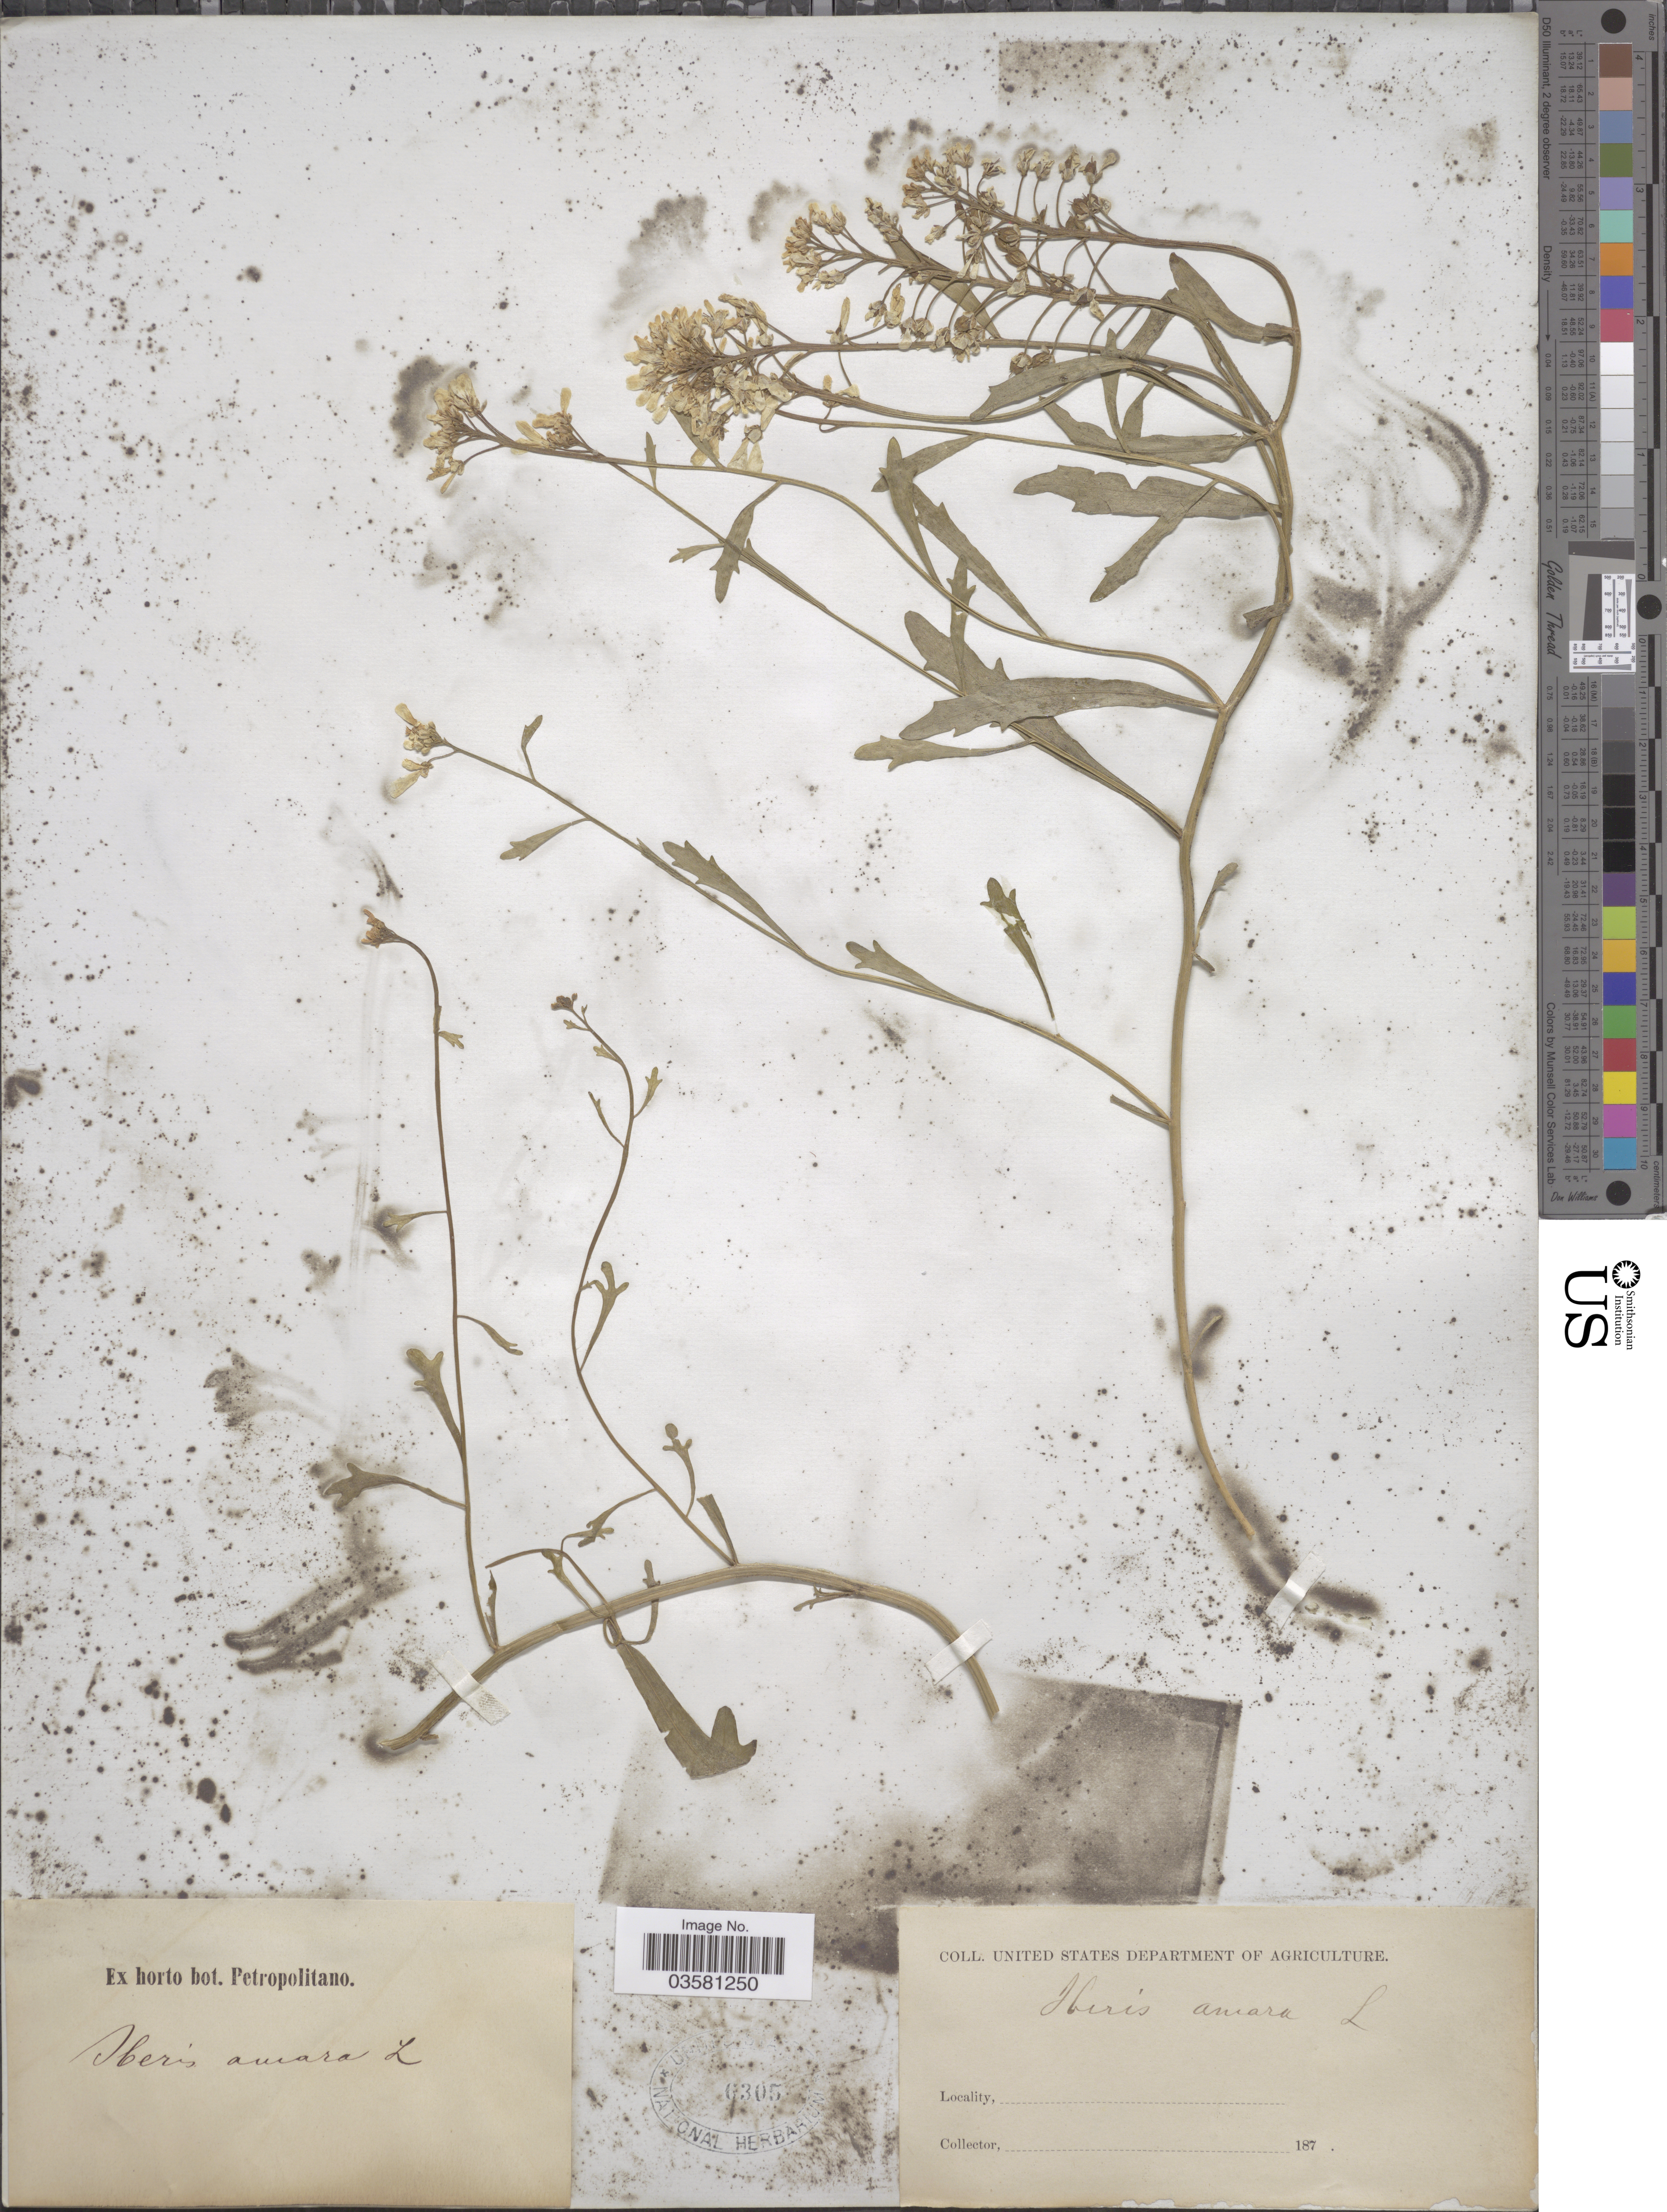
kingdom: Plantae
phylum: Tracheophyta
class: Magnoliopsida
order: Brassicales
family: Brassicaceae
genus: Iberis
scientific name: Iberis amara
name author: L.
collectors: ex Horto Bot. Petropolitano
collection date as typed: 187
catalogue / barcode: US 6305